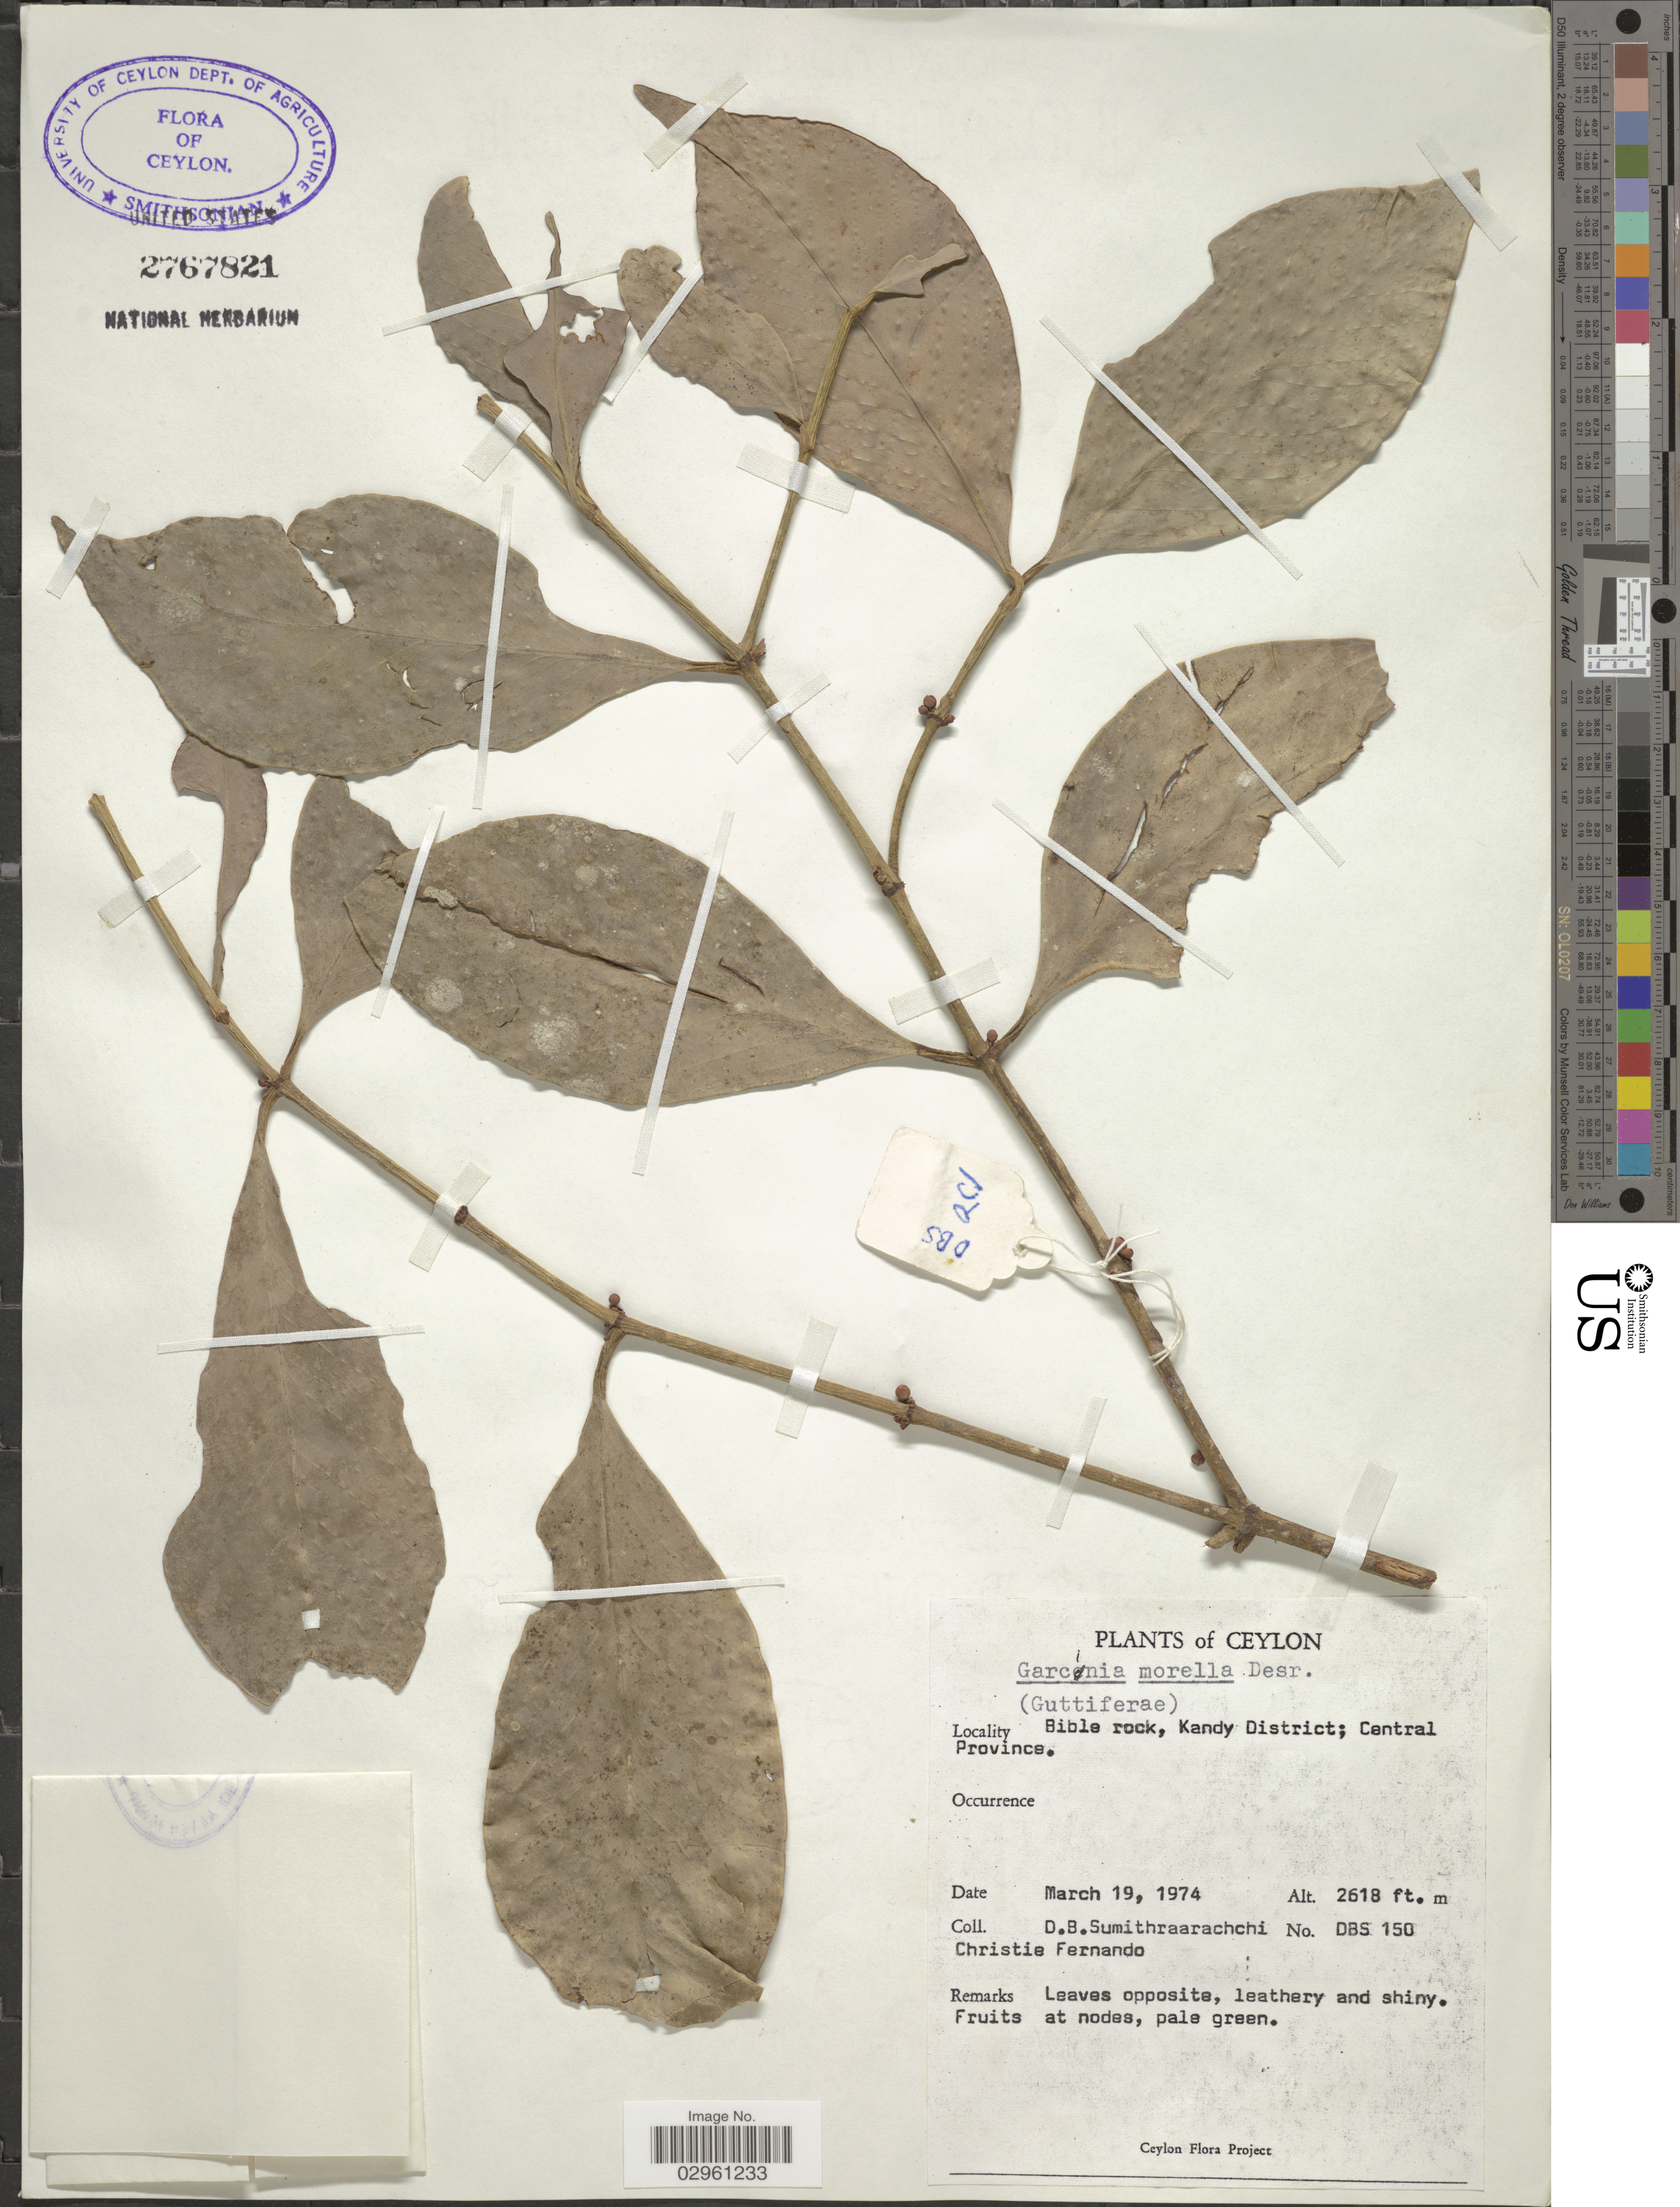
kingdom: Plantae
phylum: Tracheophyta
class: Magnoliopsida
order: Malpighiales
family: Clusiaceae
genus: Garcinia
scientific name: Garcinia morella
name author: (Gaertn.) Desr.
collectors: D. B. Sumithraarachchi & C. Fernando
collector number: DBS 150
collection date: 1974-03-19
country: Sri Lanka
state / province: Central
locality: Ceylon. Bible rock, Kandy District.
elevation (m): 798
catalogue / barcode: US 2767821